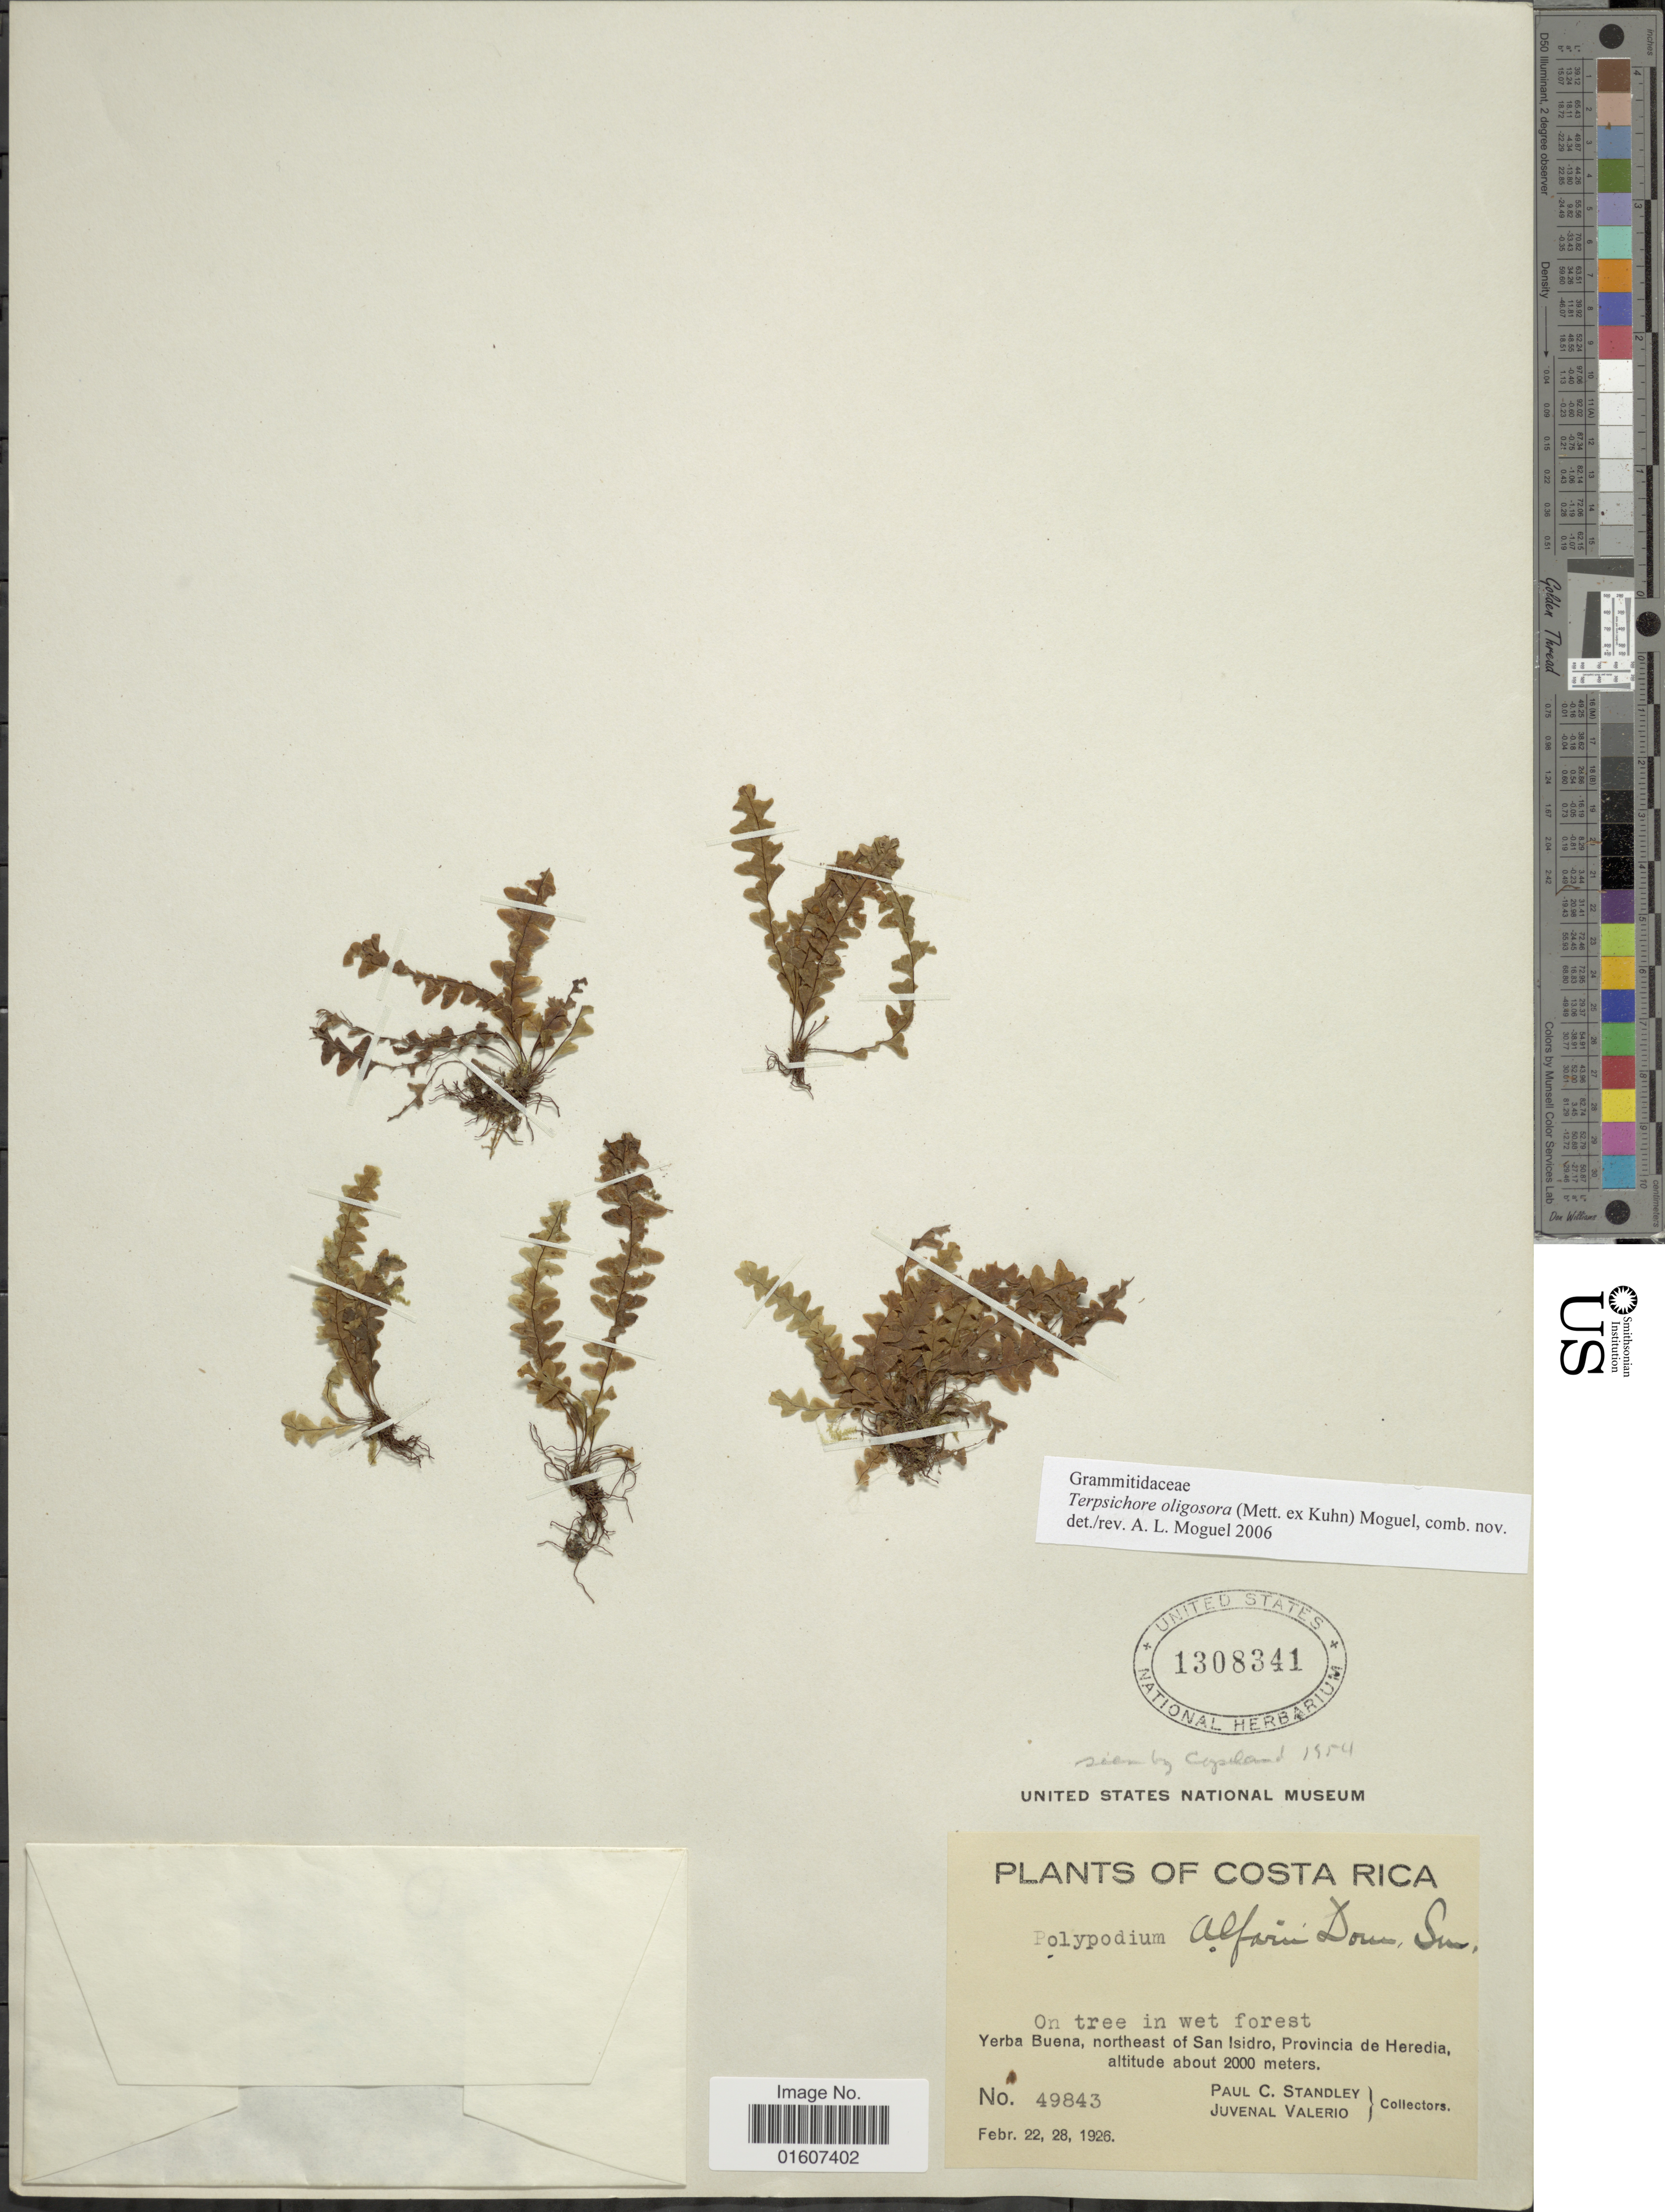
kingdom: Plantae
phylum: Tracheophyta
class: Polypodiopsida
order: Polypodiales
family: Polypodiaceae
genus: Terpsichore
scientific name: Terpsichore oligosora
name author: (Mett. ex Kuhn) Moguel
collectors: P. C. Standley & J. Valerio R.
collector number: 49843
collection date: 1926-02-20/1926-02-28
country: Costa Rica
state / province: Heredia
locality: Yerba Buena, northeast of San Isidro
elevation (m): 2000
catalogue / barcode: US 1308341